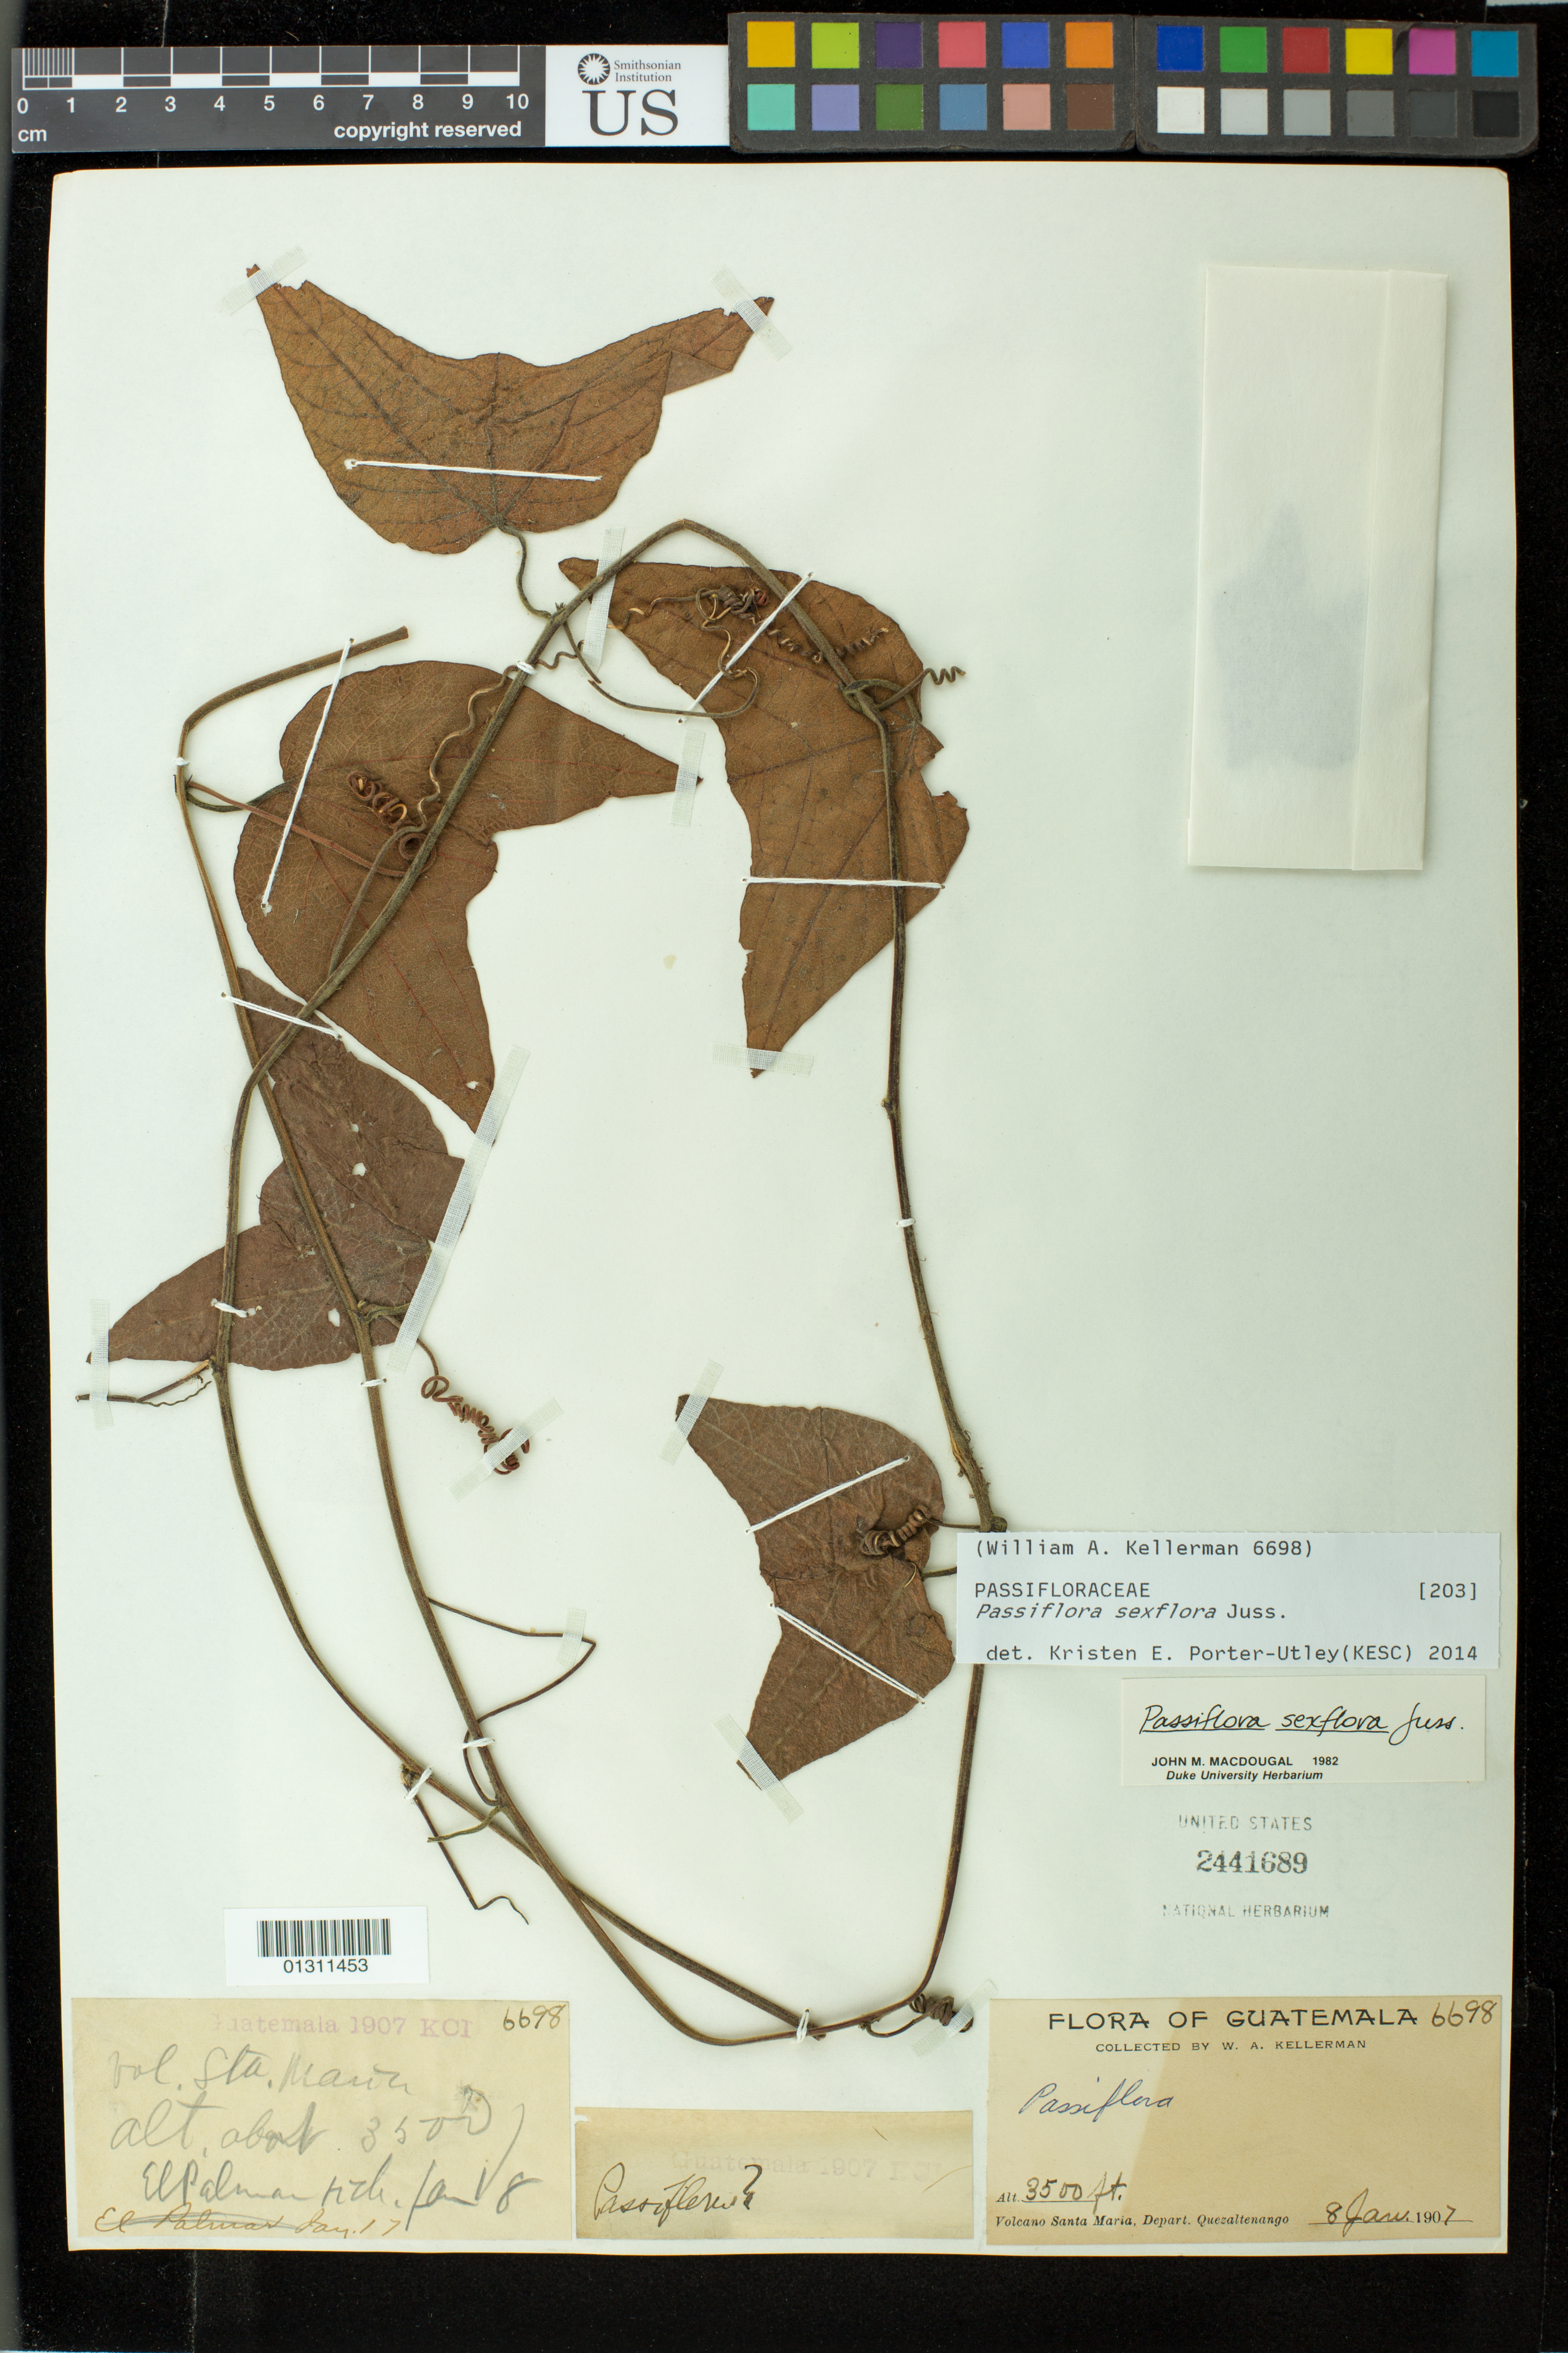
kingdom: Plantae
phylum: Tracheophyta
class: Magnoliopsida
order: Malpighiales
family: Passifloraceae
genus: Passiflora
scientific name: Passiflora sexflora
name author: Juss.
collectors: W. A. Kellerman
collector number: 6698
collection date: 1907-01-08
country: Guatemala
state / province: Quetzaltenango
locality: Volcano Santa Maria.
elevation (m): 1067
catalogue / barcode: US 2441689